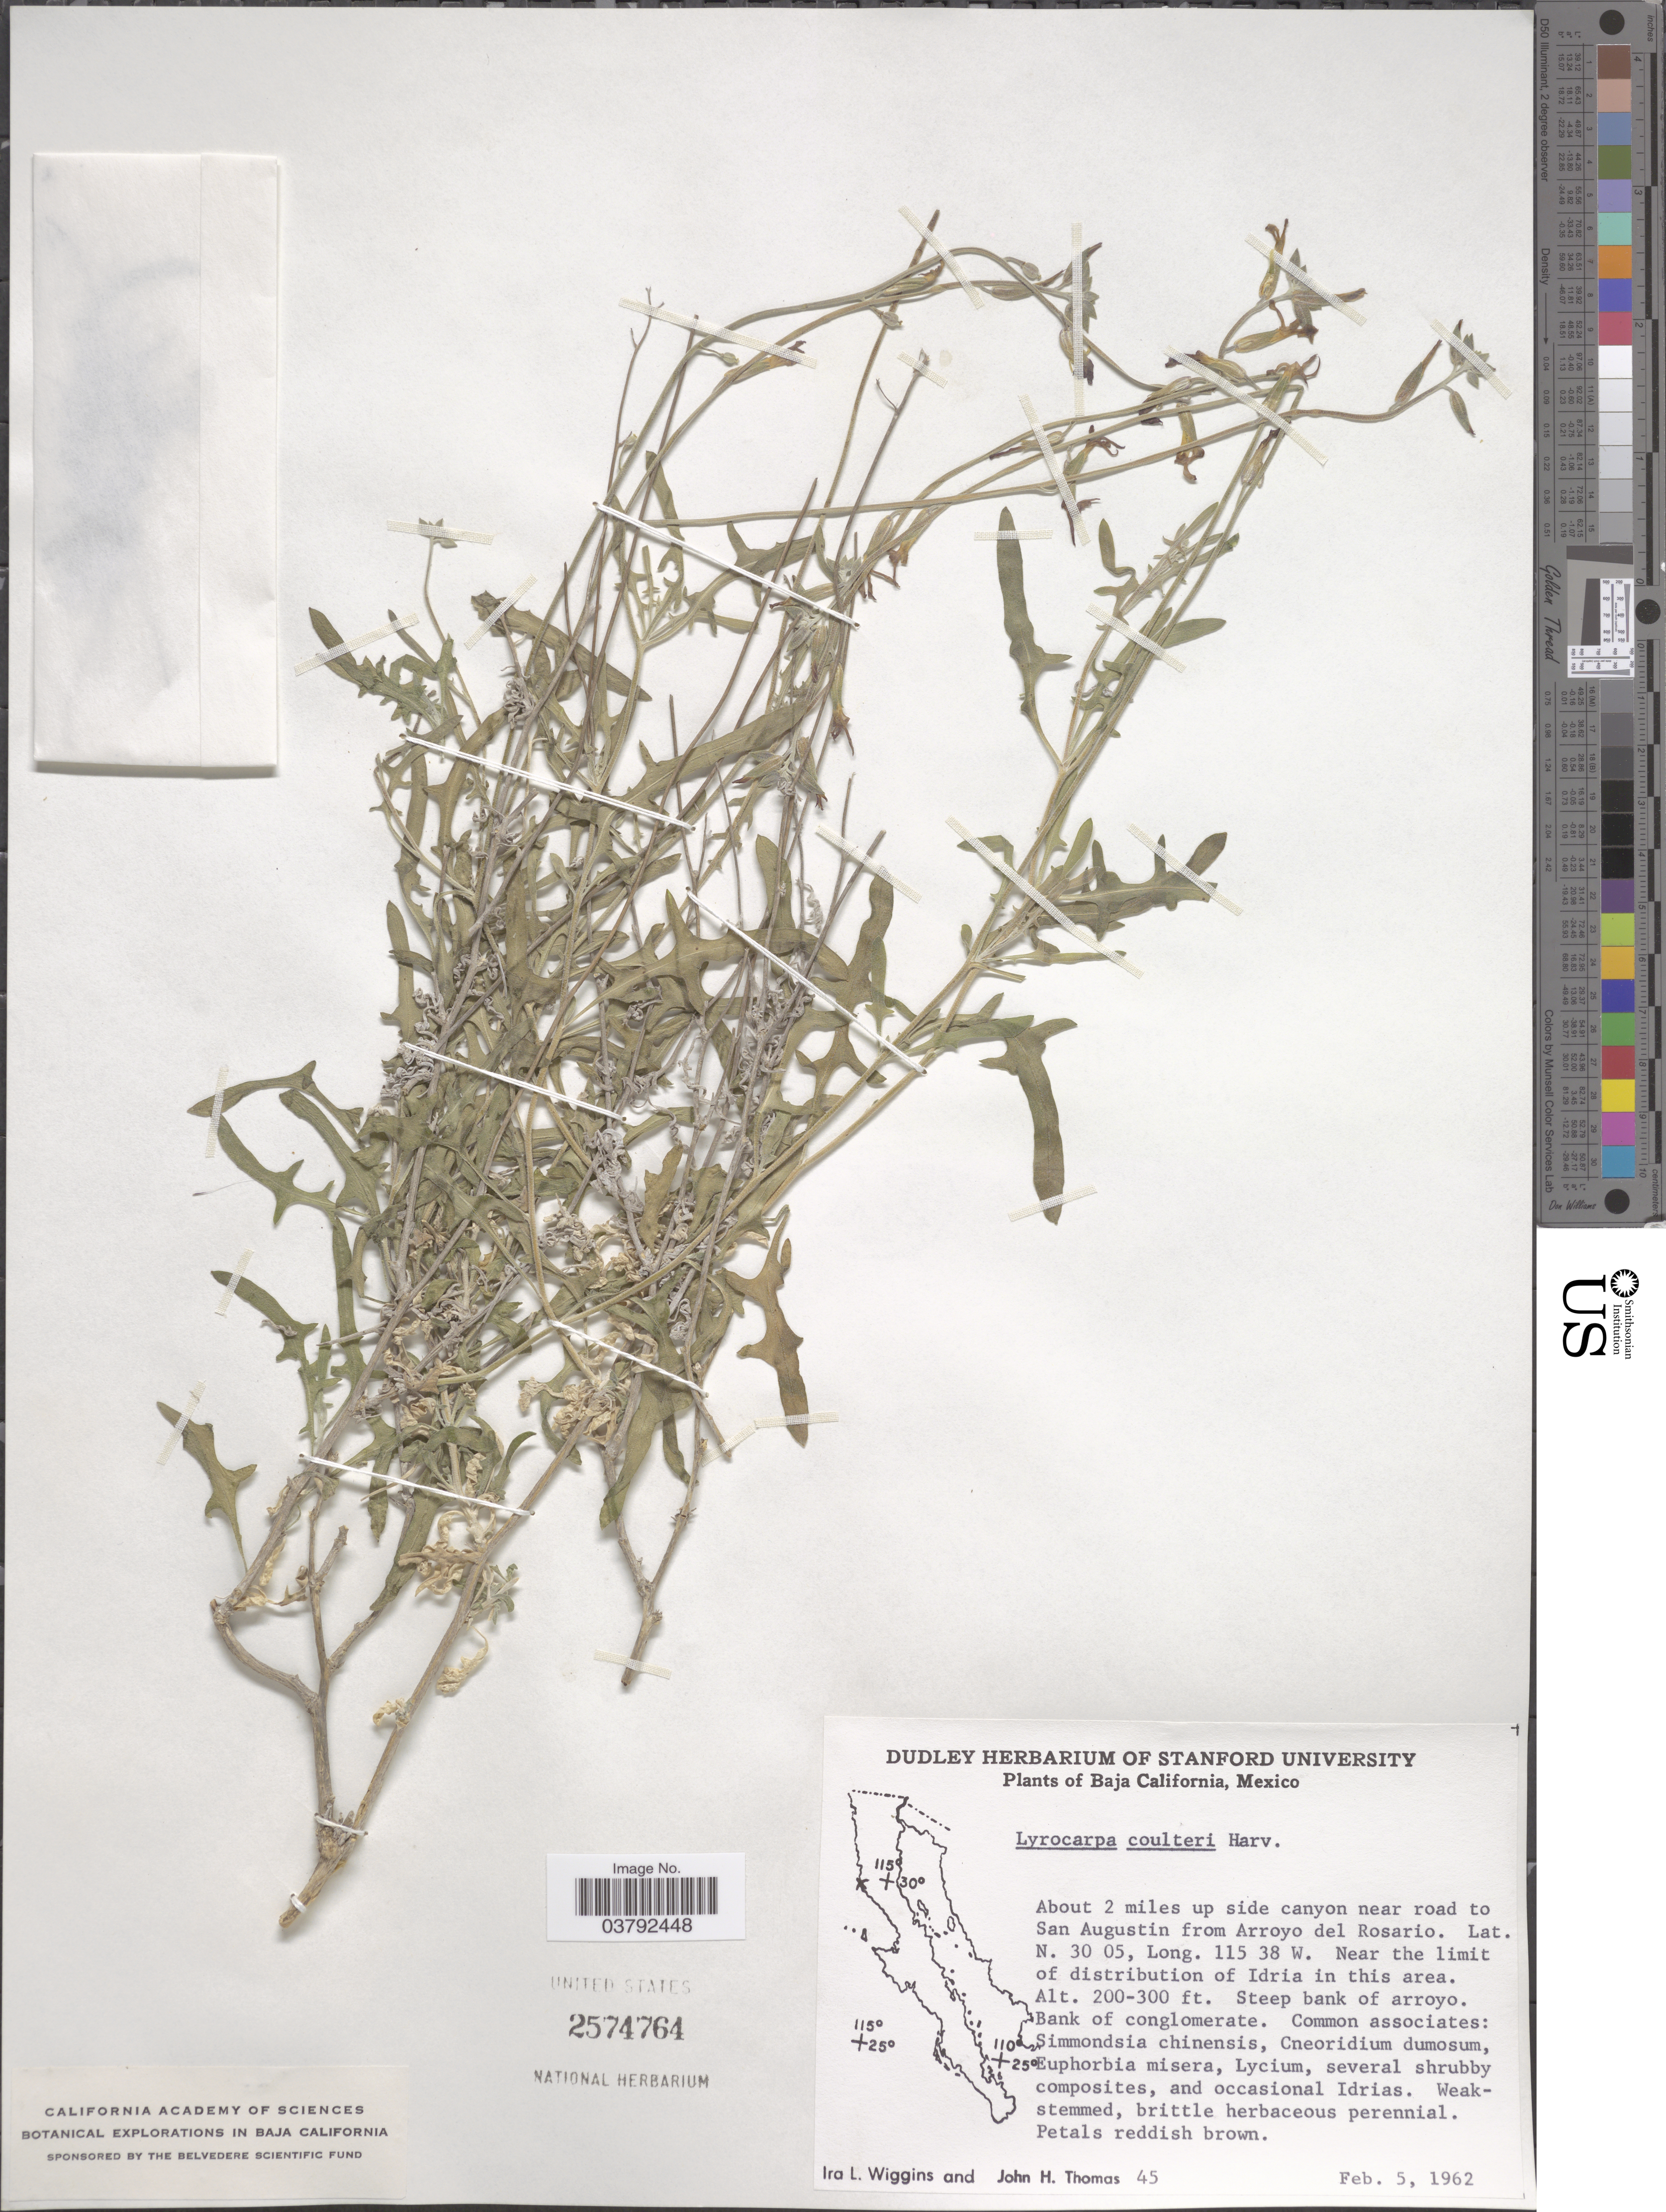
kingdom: Plantae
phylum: Tracheophyta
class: Magnoliopsida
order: Brassicales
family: Brassicaceae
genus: Lyrocarpa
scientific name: Lyrocarpa coulteri var. typica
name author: Rollins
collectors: I. L. Wiggins & J. H. Thomas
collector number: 45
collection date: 1962-02-05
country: Mexico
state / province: Baja California Norte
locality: About 2 miles up side canyon near road to San Augustin from Arroyo del Rosario. Near the limit of distribution of Idria in this area.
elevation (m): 61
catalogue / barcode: US 2574764